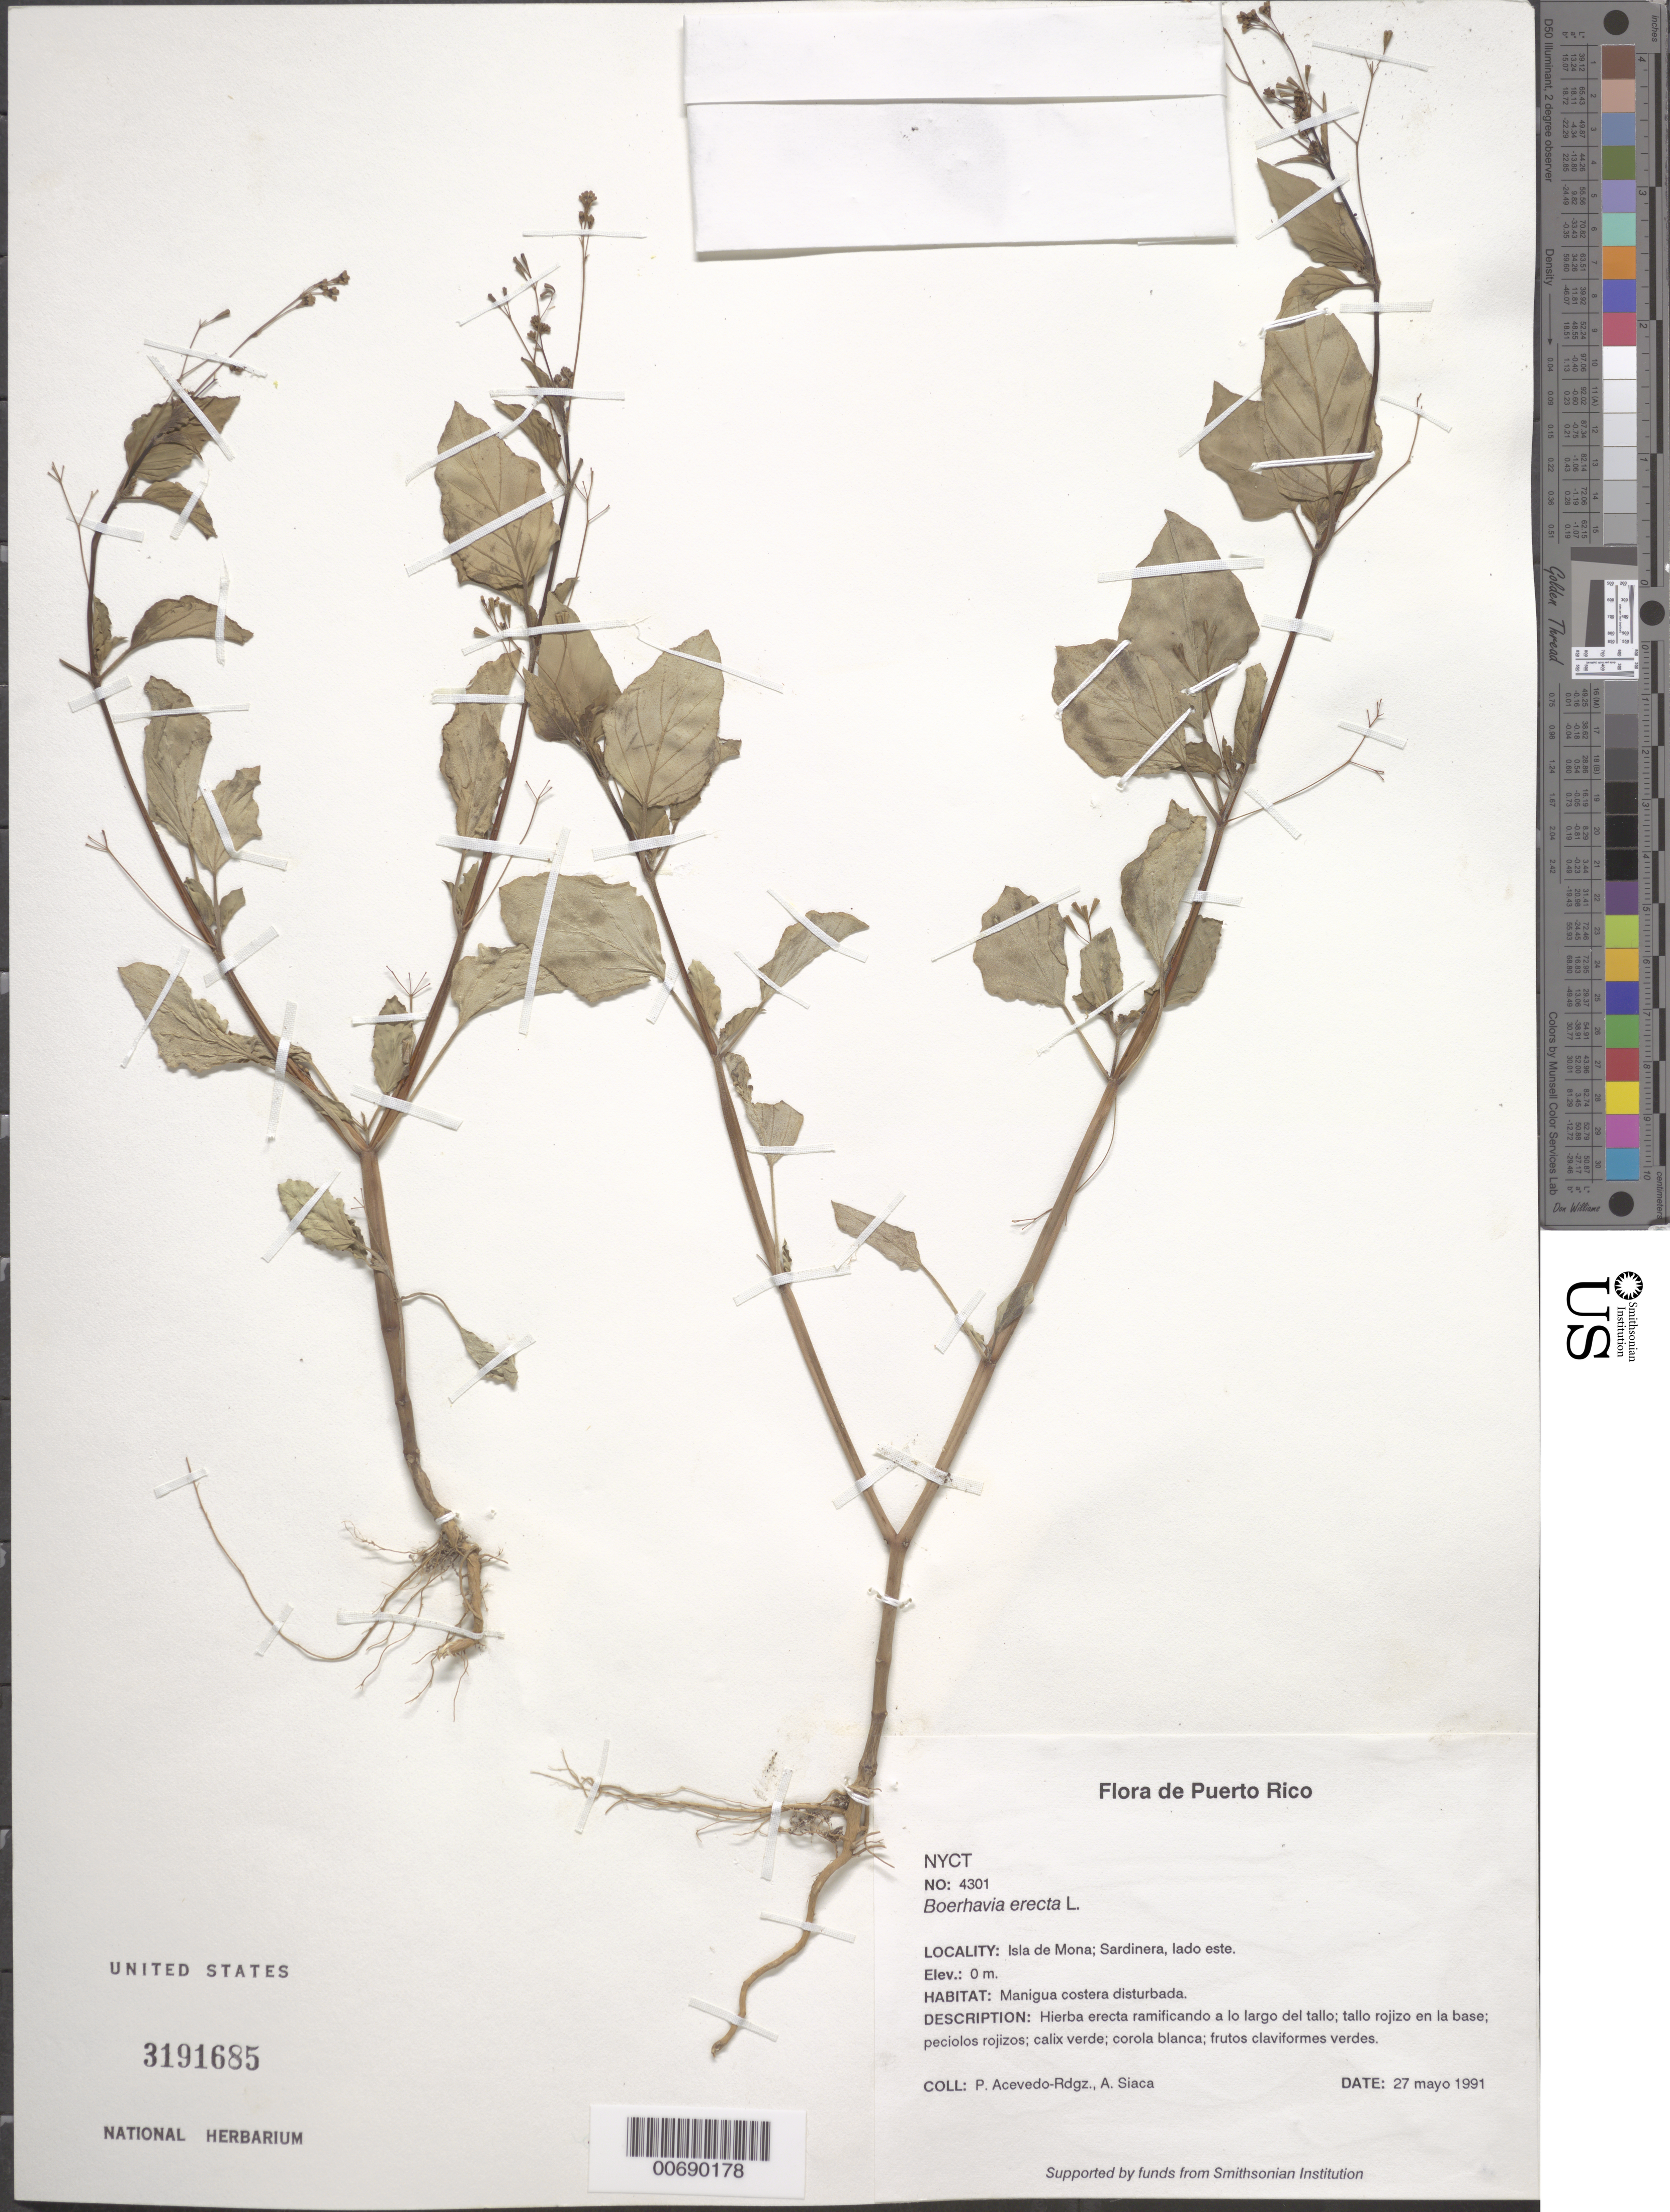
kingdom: Plantae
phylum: Tracheophyta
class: Magnoliopsida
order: Caryophyllales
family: Nyctaginaceae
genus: Boerhavia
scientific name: Boerhavia erecta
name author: L.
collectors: P. Acevedo-Rodr. & A. Siaca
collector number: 4301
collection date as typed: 27 May 1991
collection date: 1991-05-27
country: Puerto Rico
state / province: Mayaguëz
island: Mona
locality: Isla de Mona; Sardinera, lado este.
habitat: Manigua costera disturbada.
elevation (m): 0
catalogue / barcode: US 319685